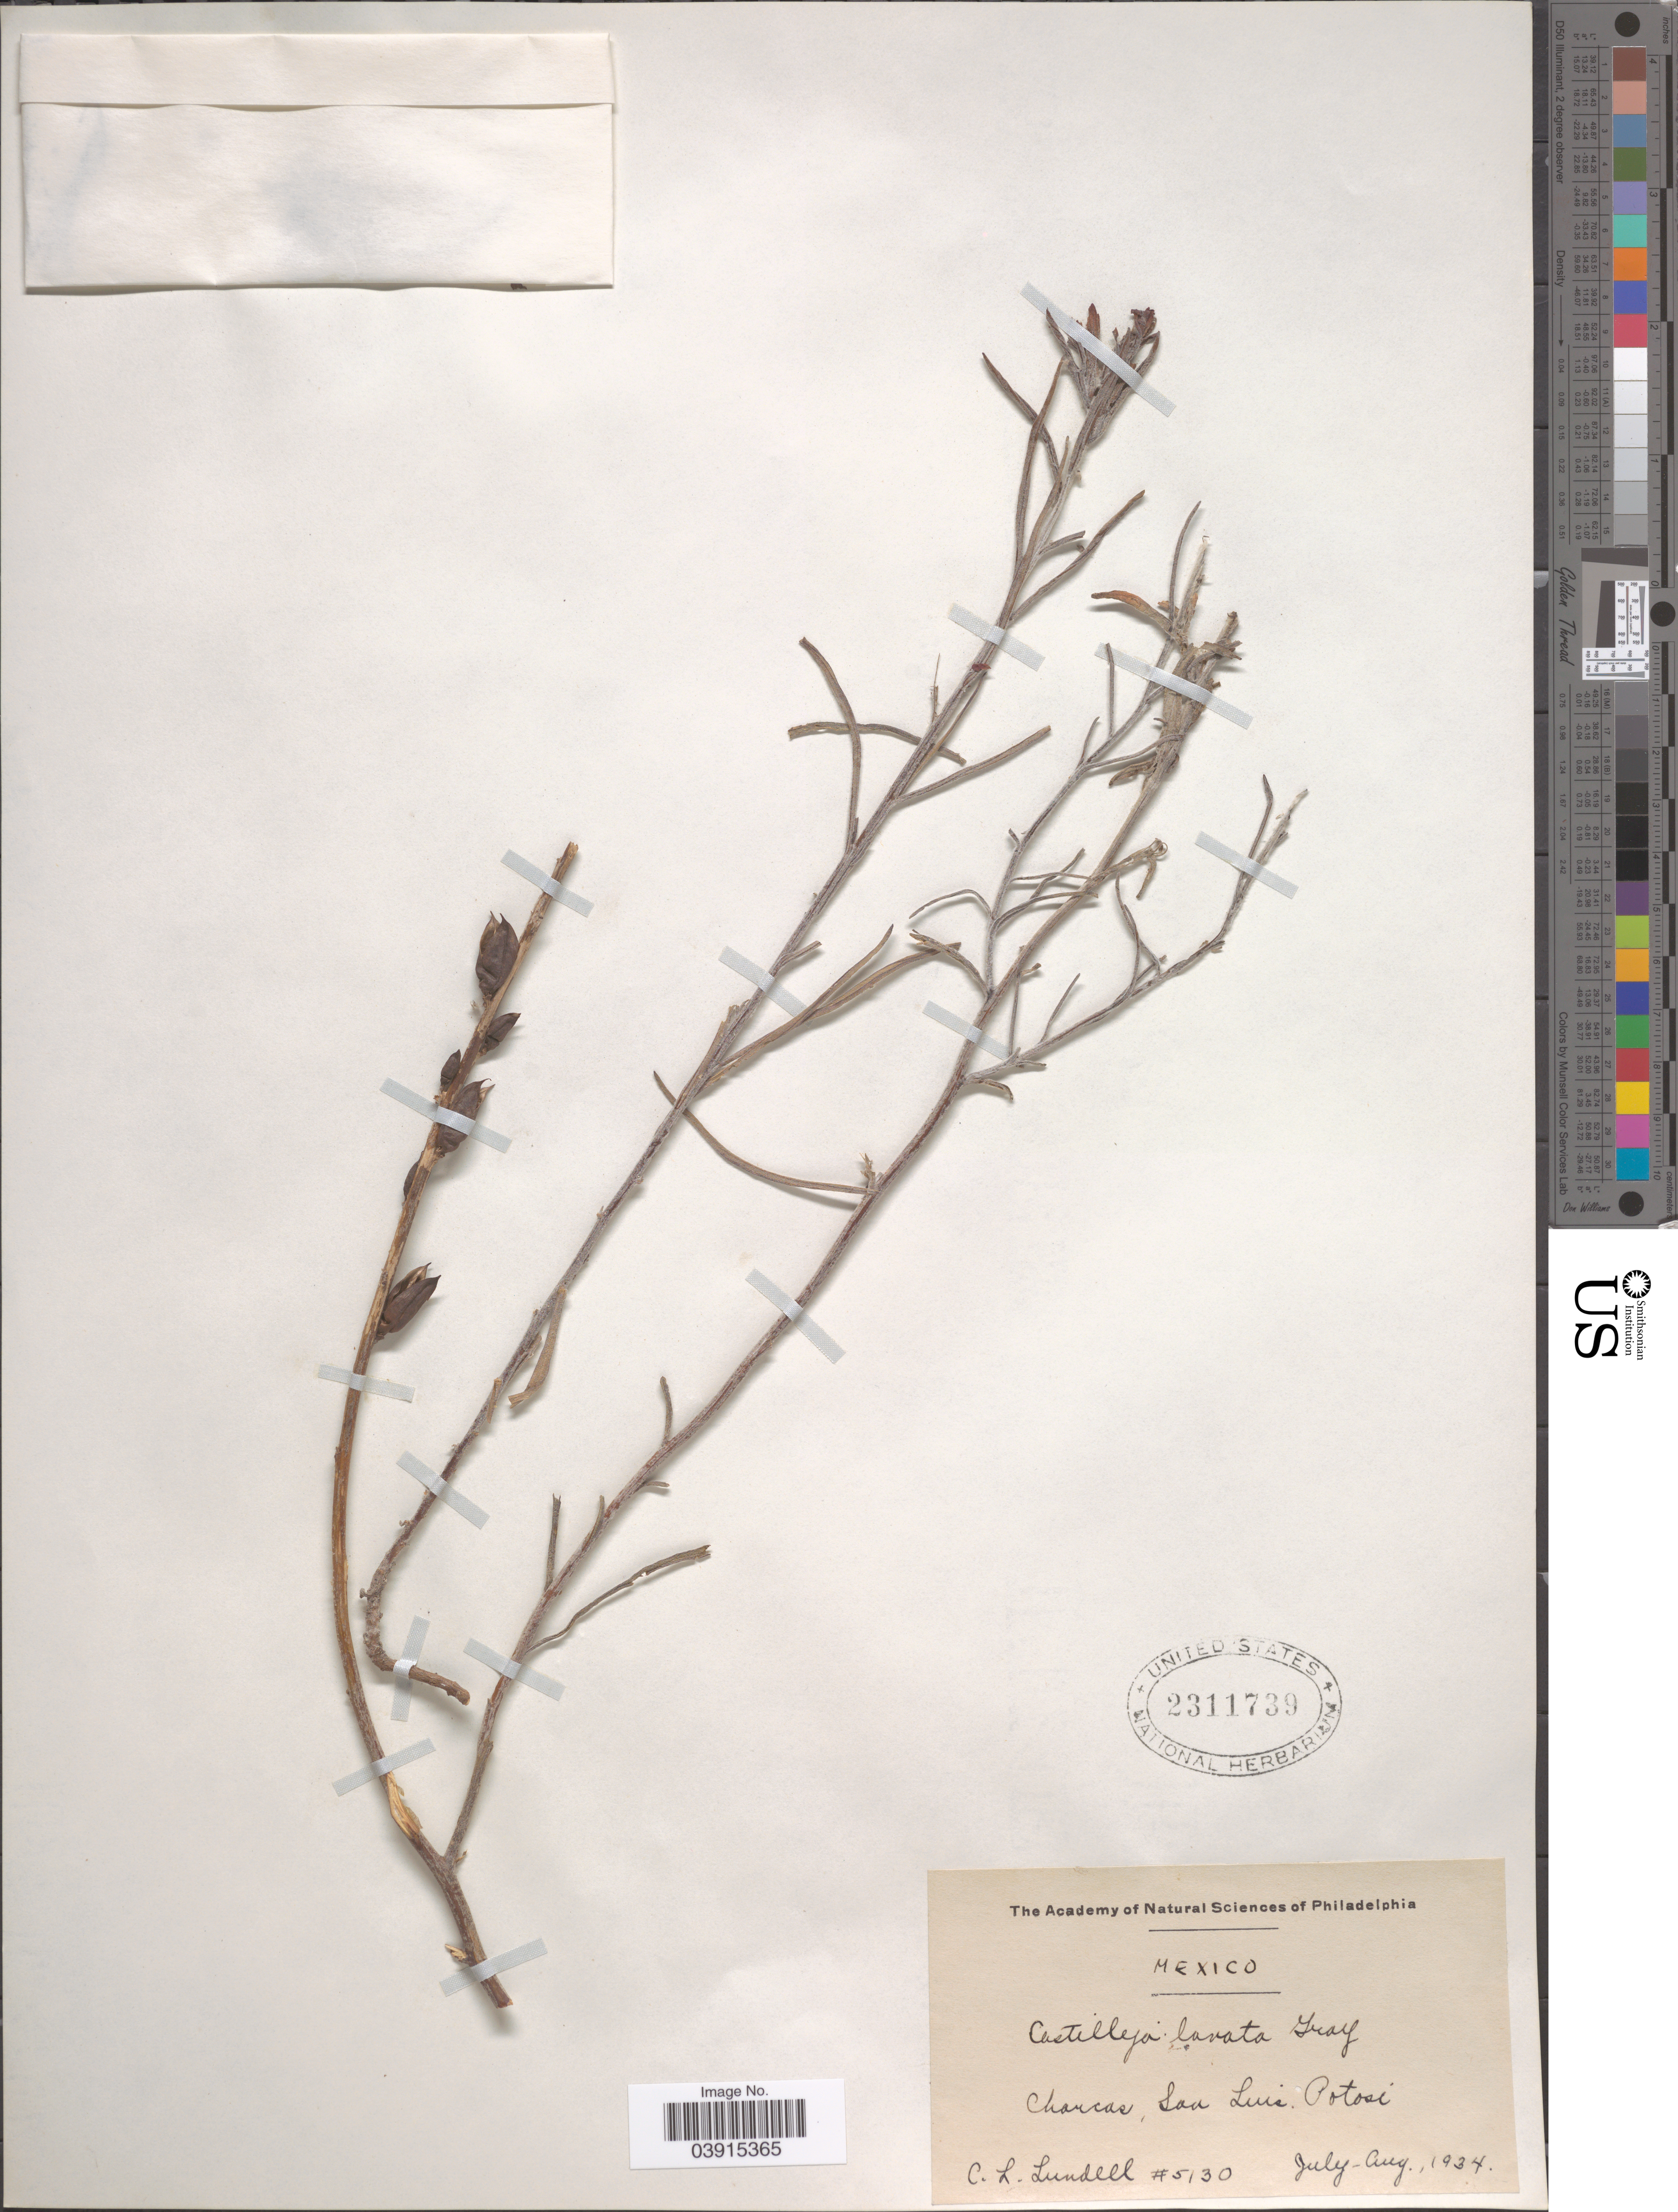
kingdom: Plantae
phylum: Tracheophyta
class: Magnoliopsida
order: Lamiales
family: Orobanchaceae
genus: Castilleja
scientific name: Castilleja lanata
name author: A. Gray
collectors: C. L. Lundell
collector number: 5130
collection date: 1934-07/1934-08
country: Mexico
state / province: San Luis Potosí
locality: Charcas.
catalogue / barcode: US 2311739